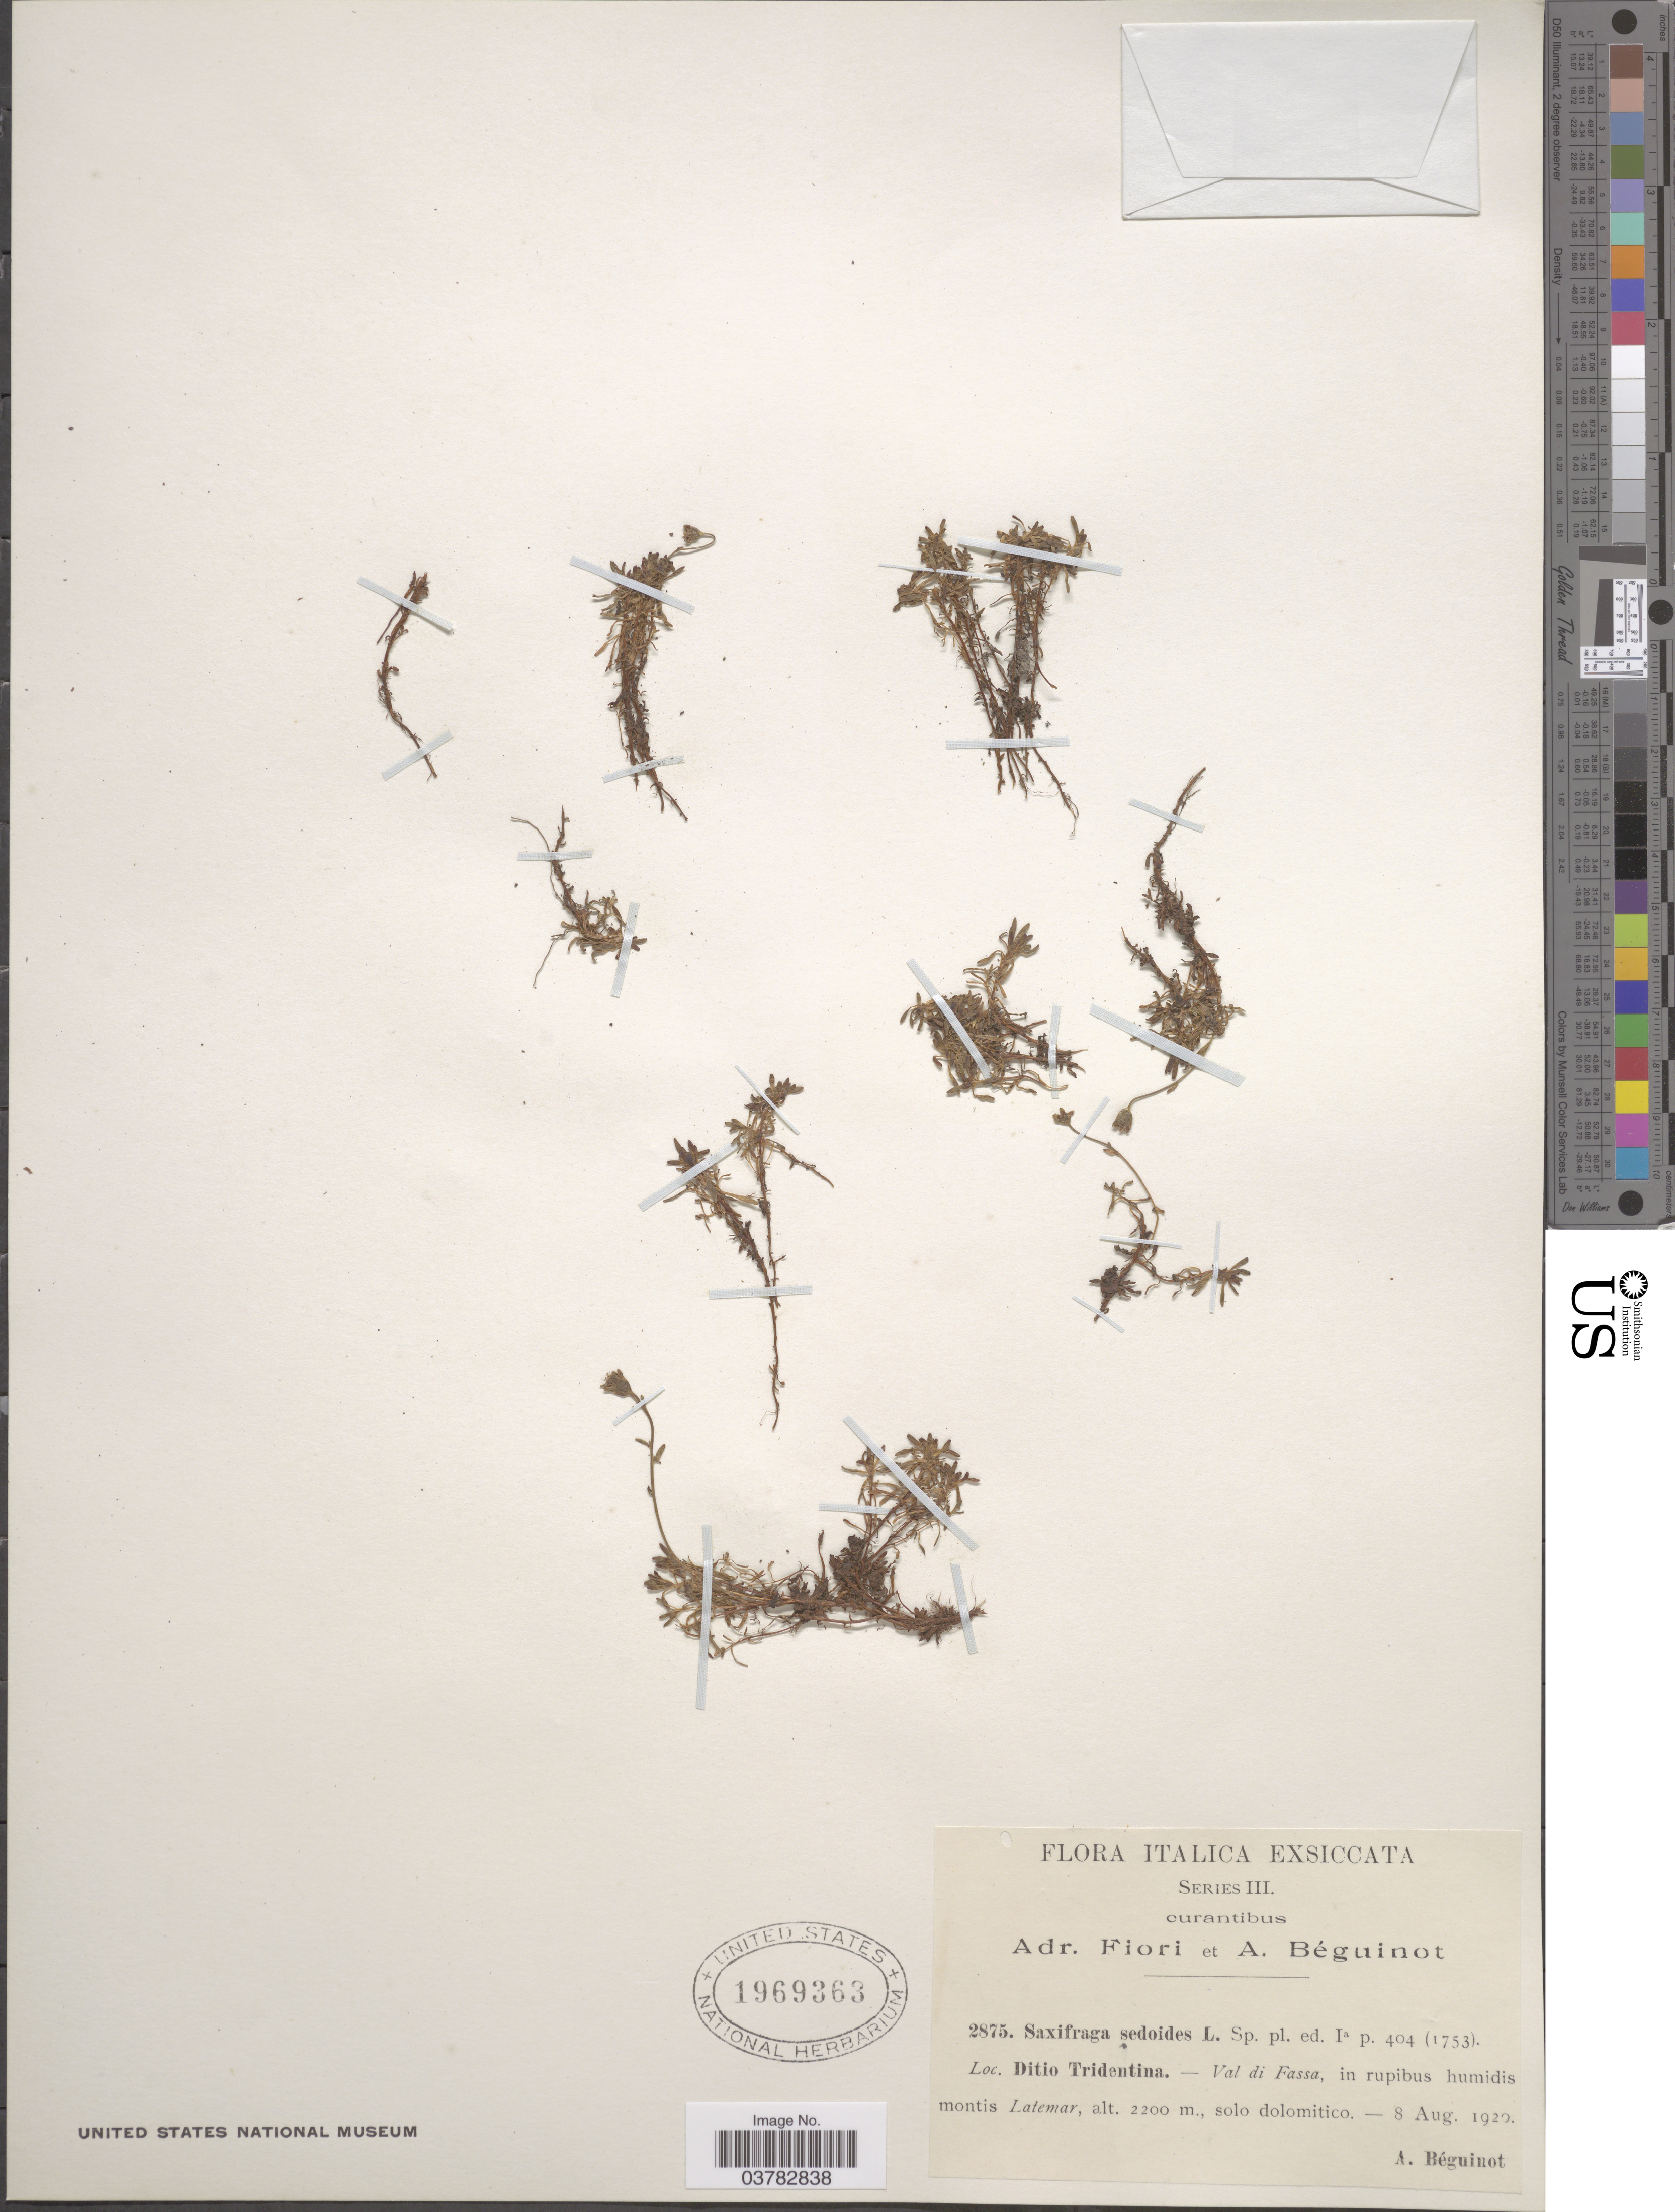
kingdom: Plantae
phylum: Tracheophyta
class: Magnoliopsida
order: Saxifragales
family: Saxifragaceae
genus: Saxifraga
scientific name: Saxifraga sedoides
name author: L.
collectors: A. Béguinot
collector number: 2875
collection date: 1920-08-08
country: Italy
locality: Italica. Ditio Tridentina. - Val di Fassa, in rupibus humidis montis Latemar.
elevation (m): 2200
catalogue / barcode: US 1969363